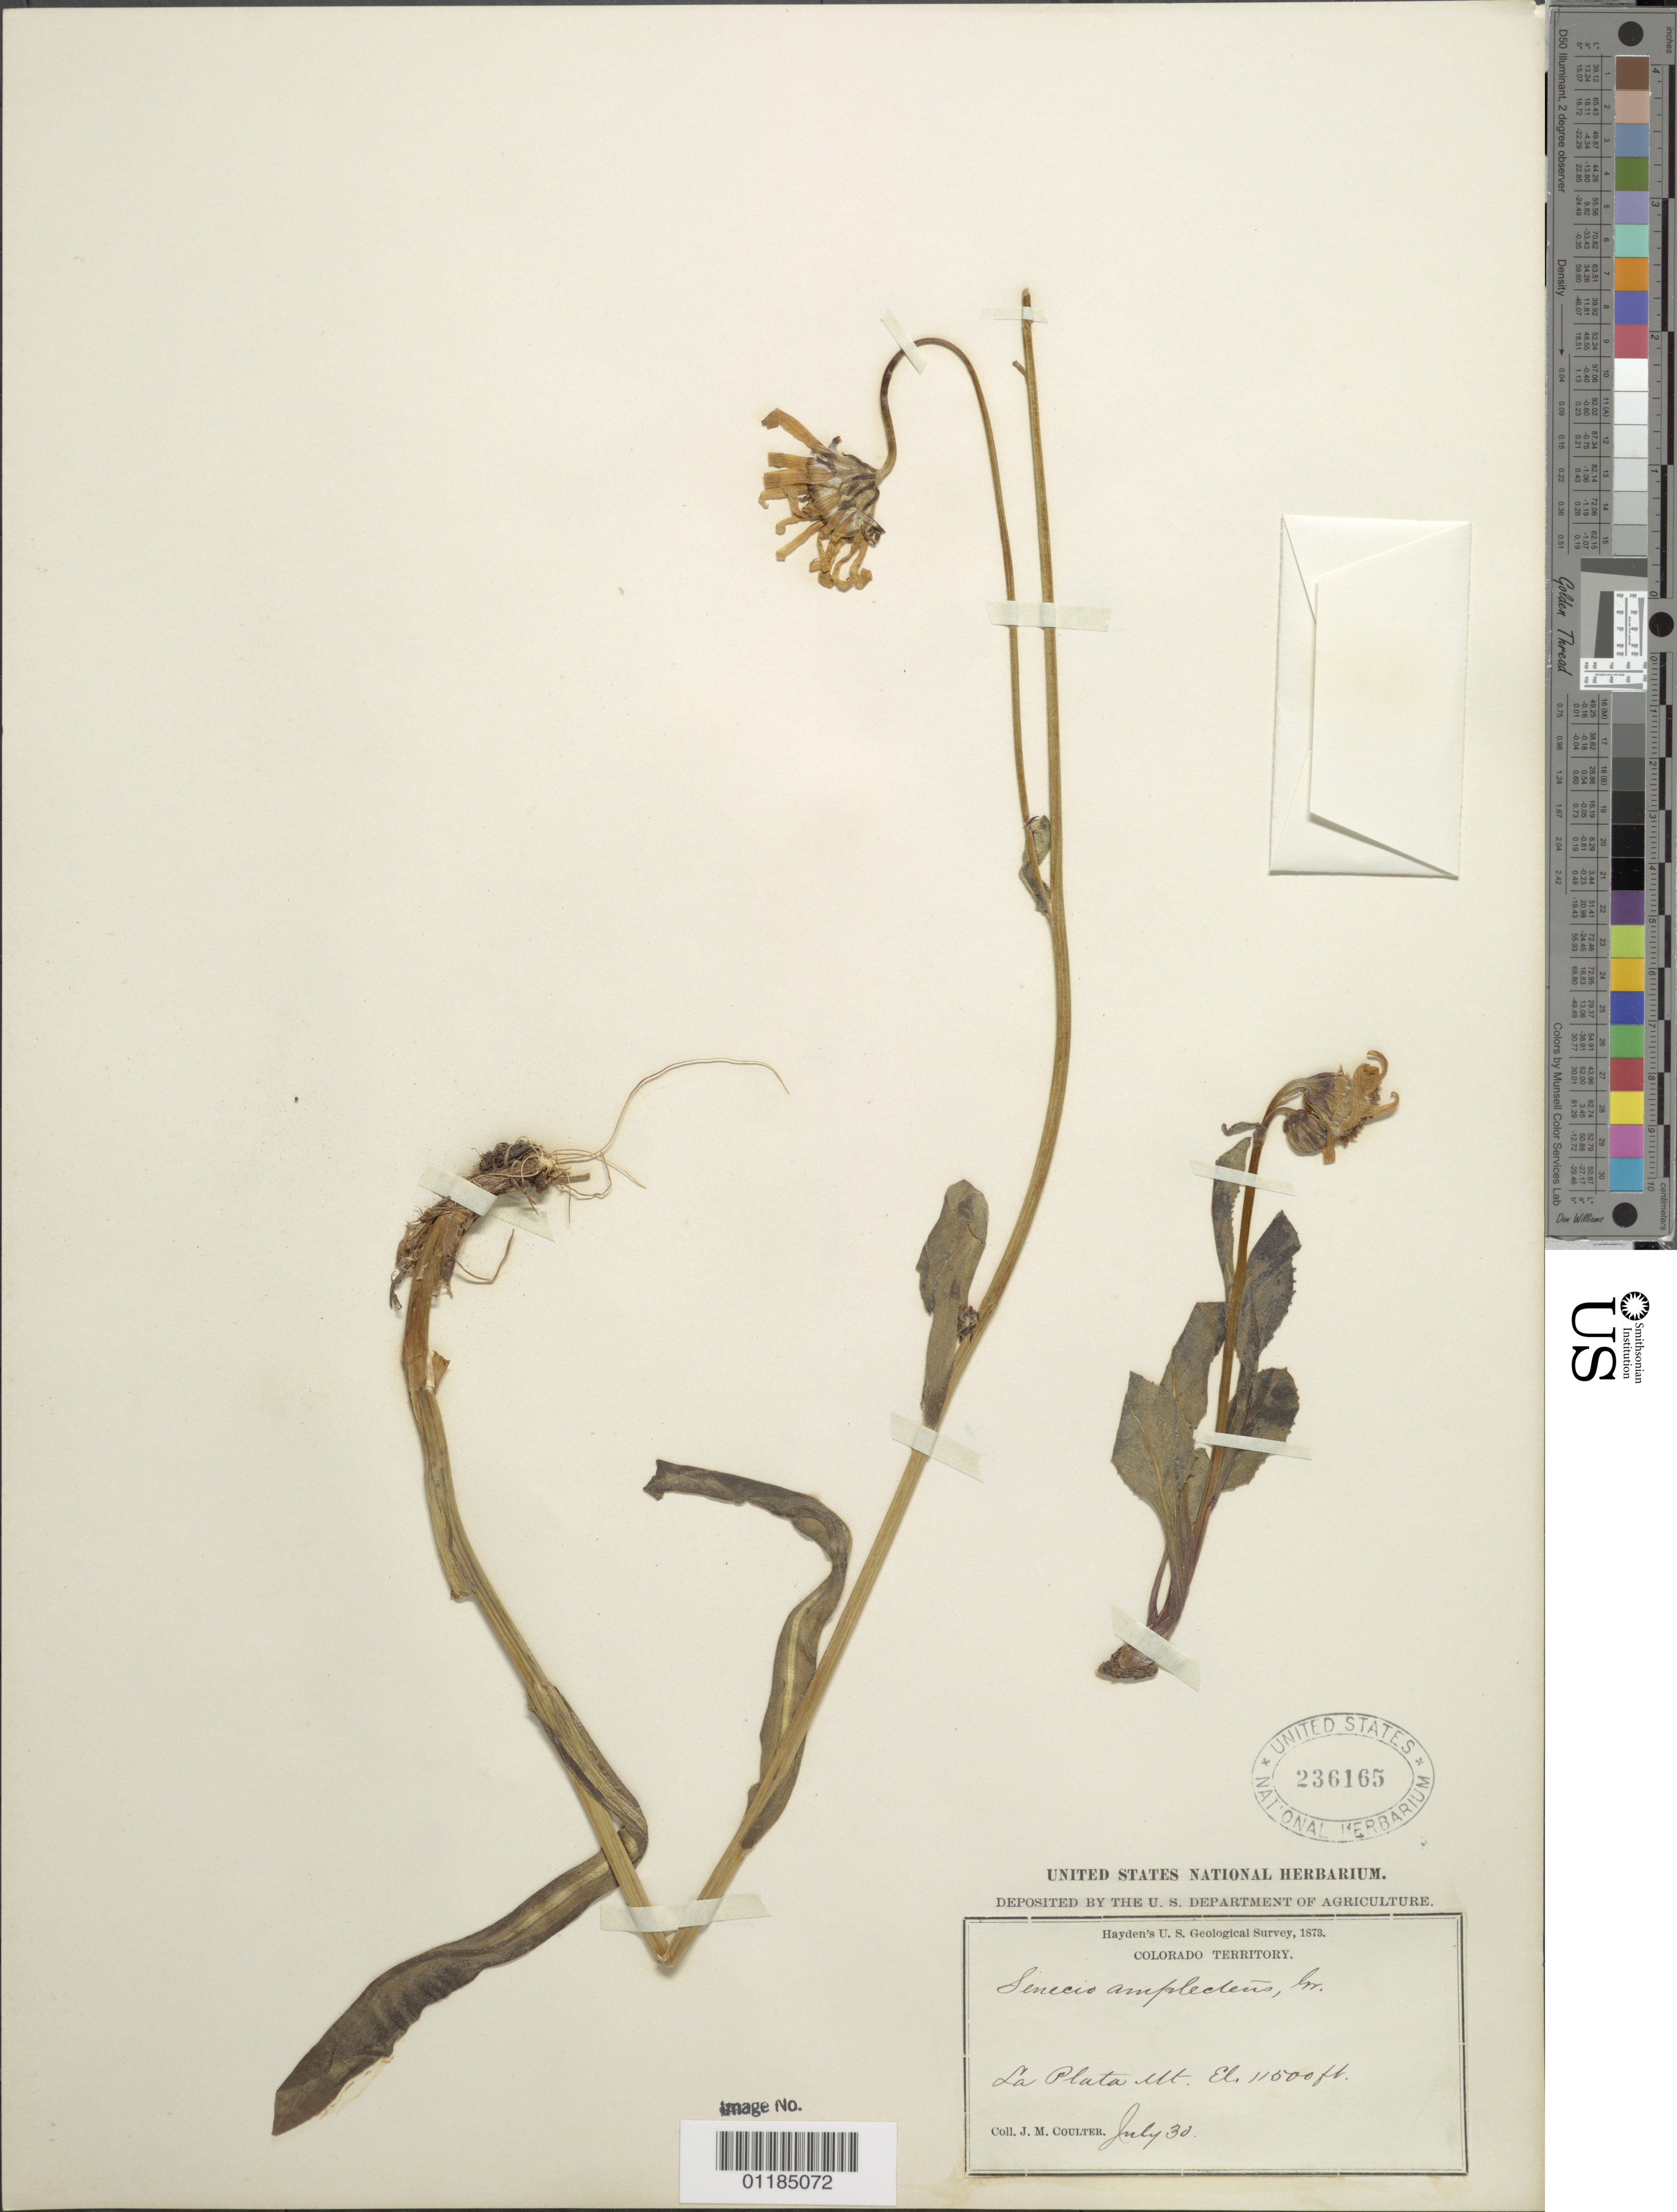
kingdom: Plantae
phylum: Tracheophyta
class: Magnoliopsida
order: Asterales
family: Asteraceae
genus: Senecio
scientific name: Senecio amplectens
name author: A. Gray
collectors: J. M. Coulter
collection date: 1873-07-30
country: United States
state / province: Colorado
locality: La Plata Mt.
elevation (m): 3505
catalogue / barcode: US 236165